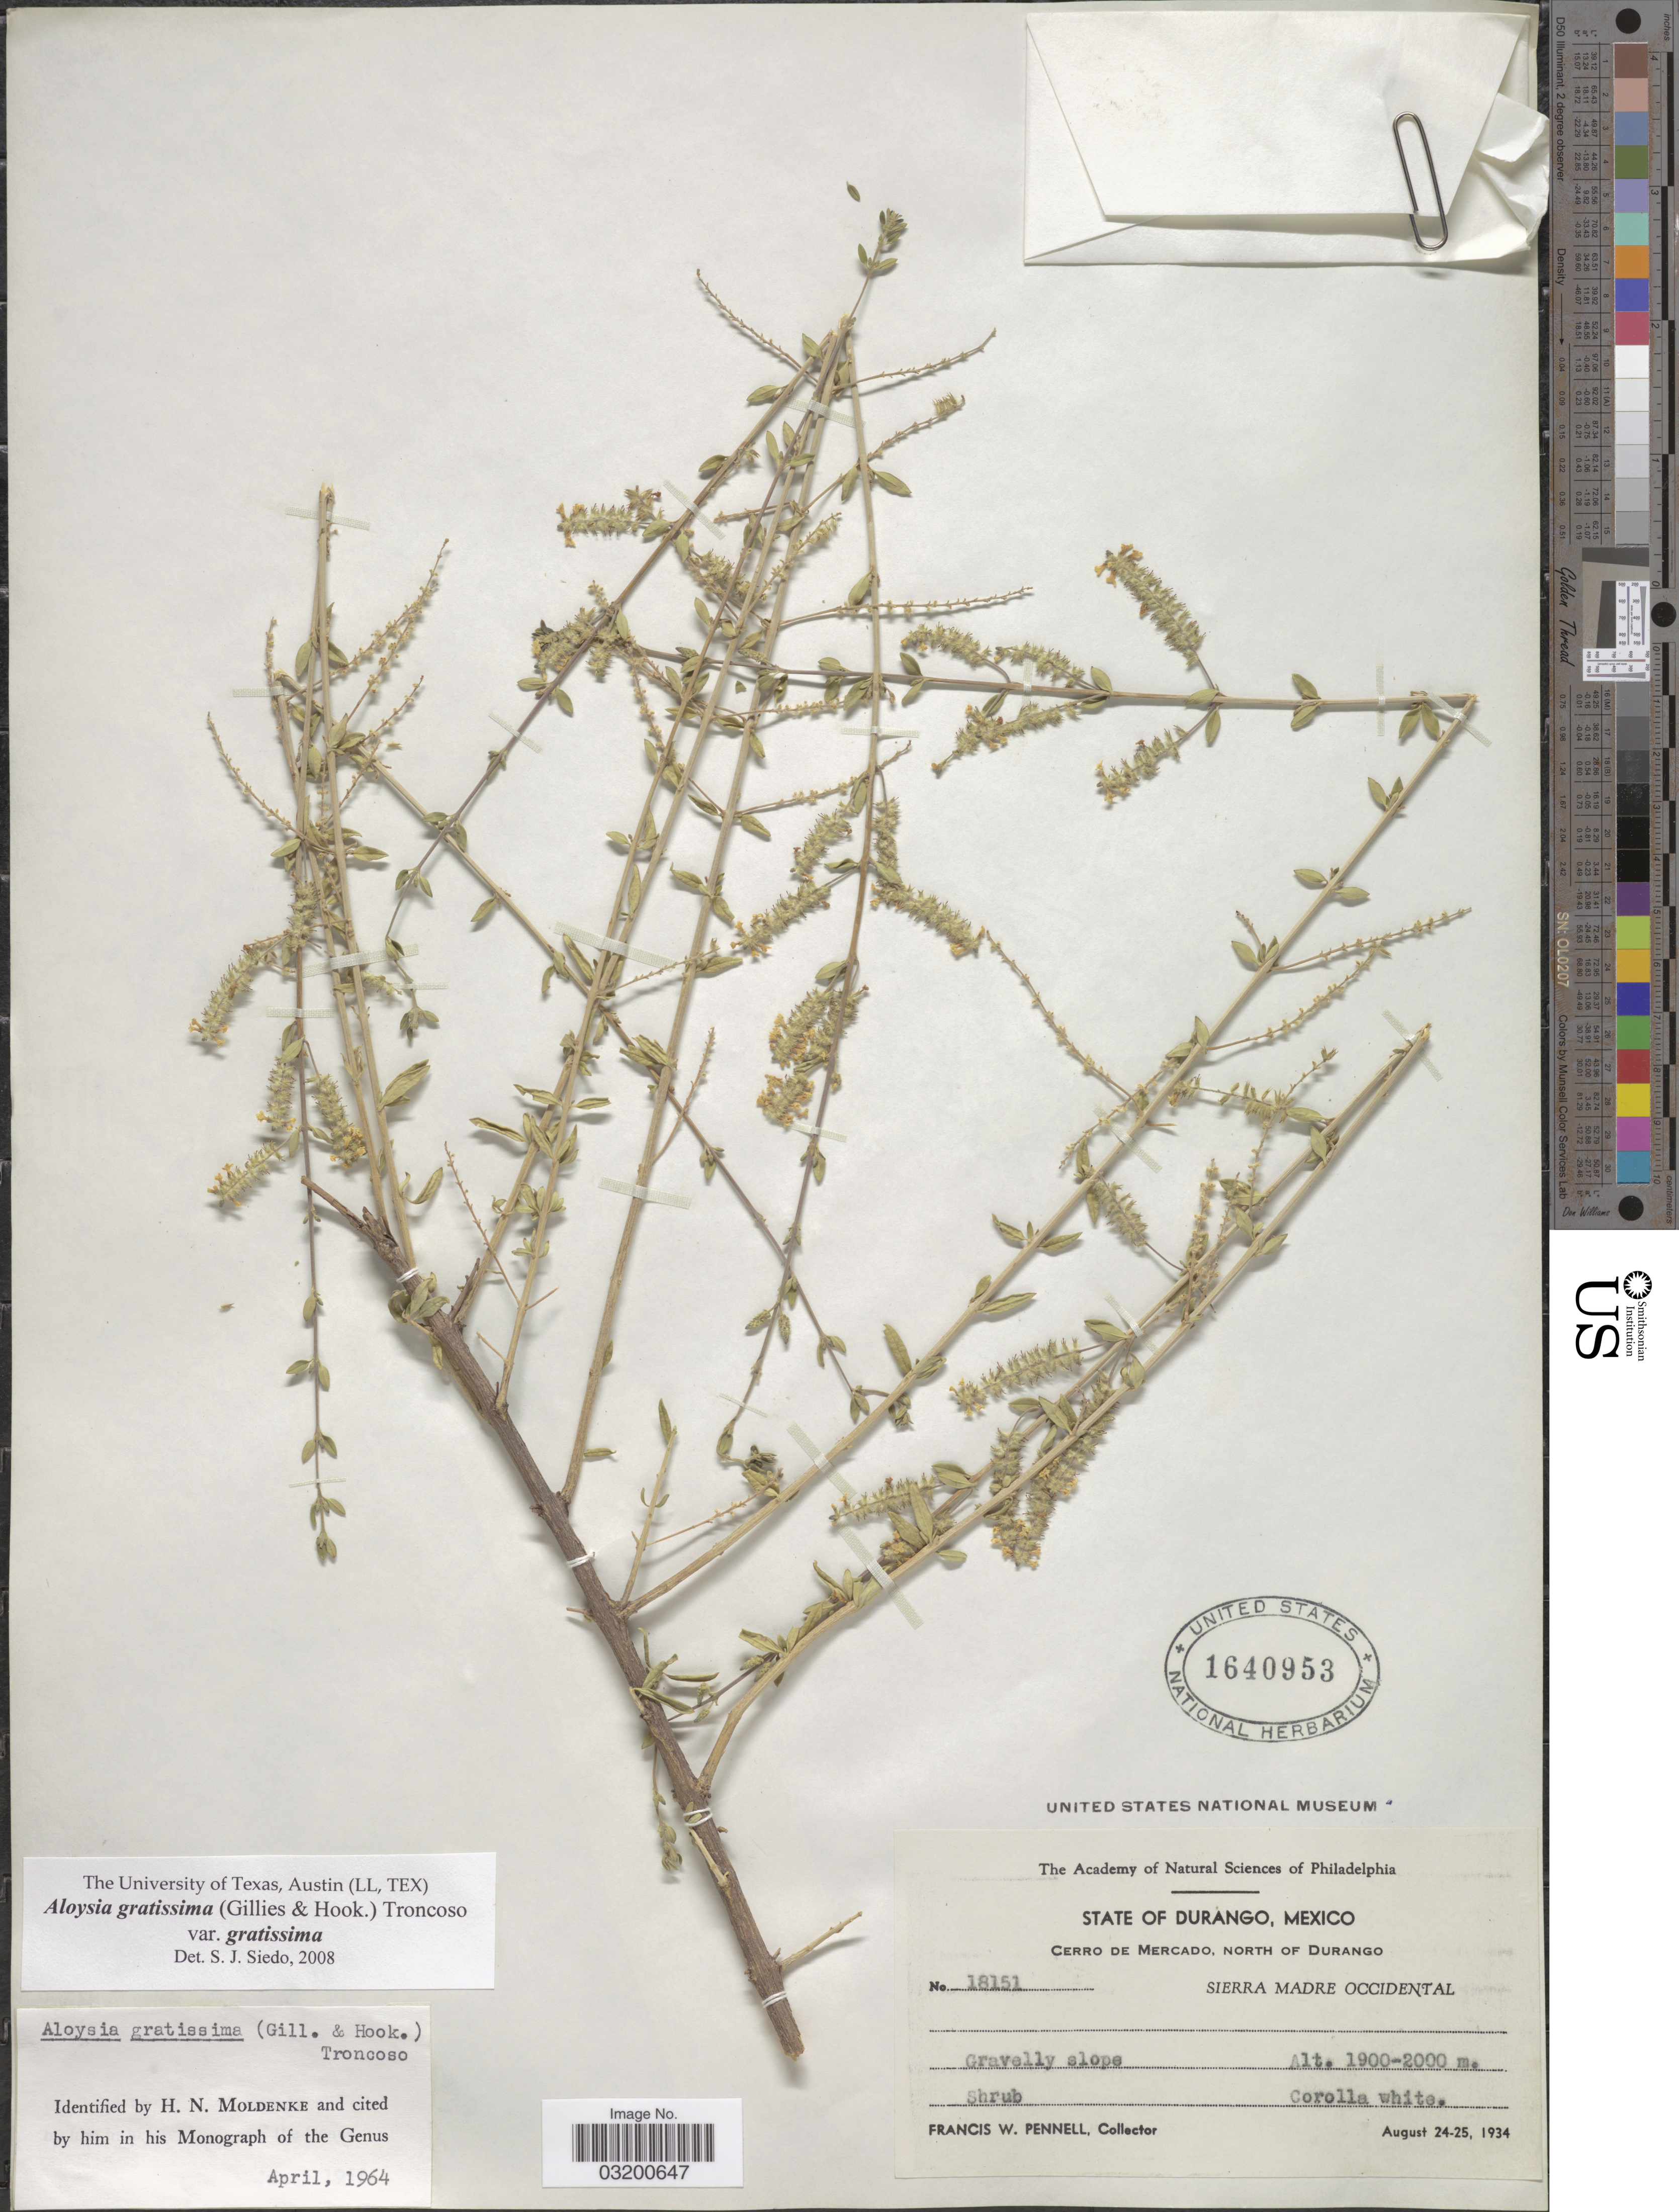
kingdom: Plantae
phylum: Tracheophyta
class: Magnoliopsida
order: Lamiales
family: Verbenaceae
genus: Aloysia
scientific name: Aloysia gratissima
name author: (Gillies & Hook.) Tronc.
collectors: F. W. Pennell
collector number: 18151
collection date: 1934-08-24/1934-08-25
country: Mexico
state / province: Durango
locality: Cerro de Mercado, North of Durango. Sierra madre Occidental.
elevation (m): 1900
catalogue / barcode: US 1640953